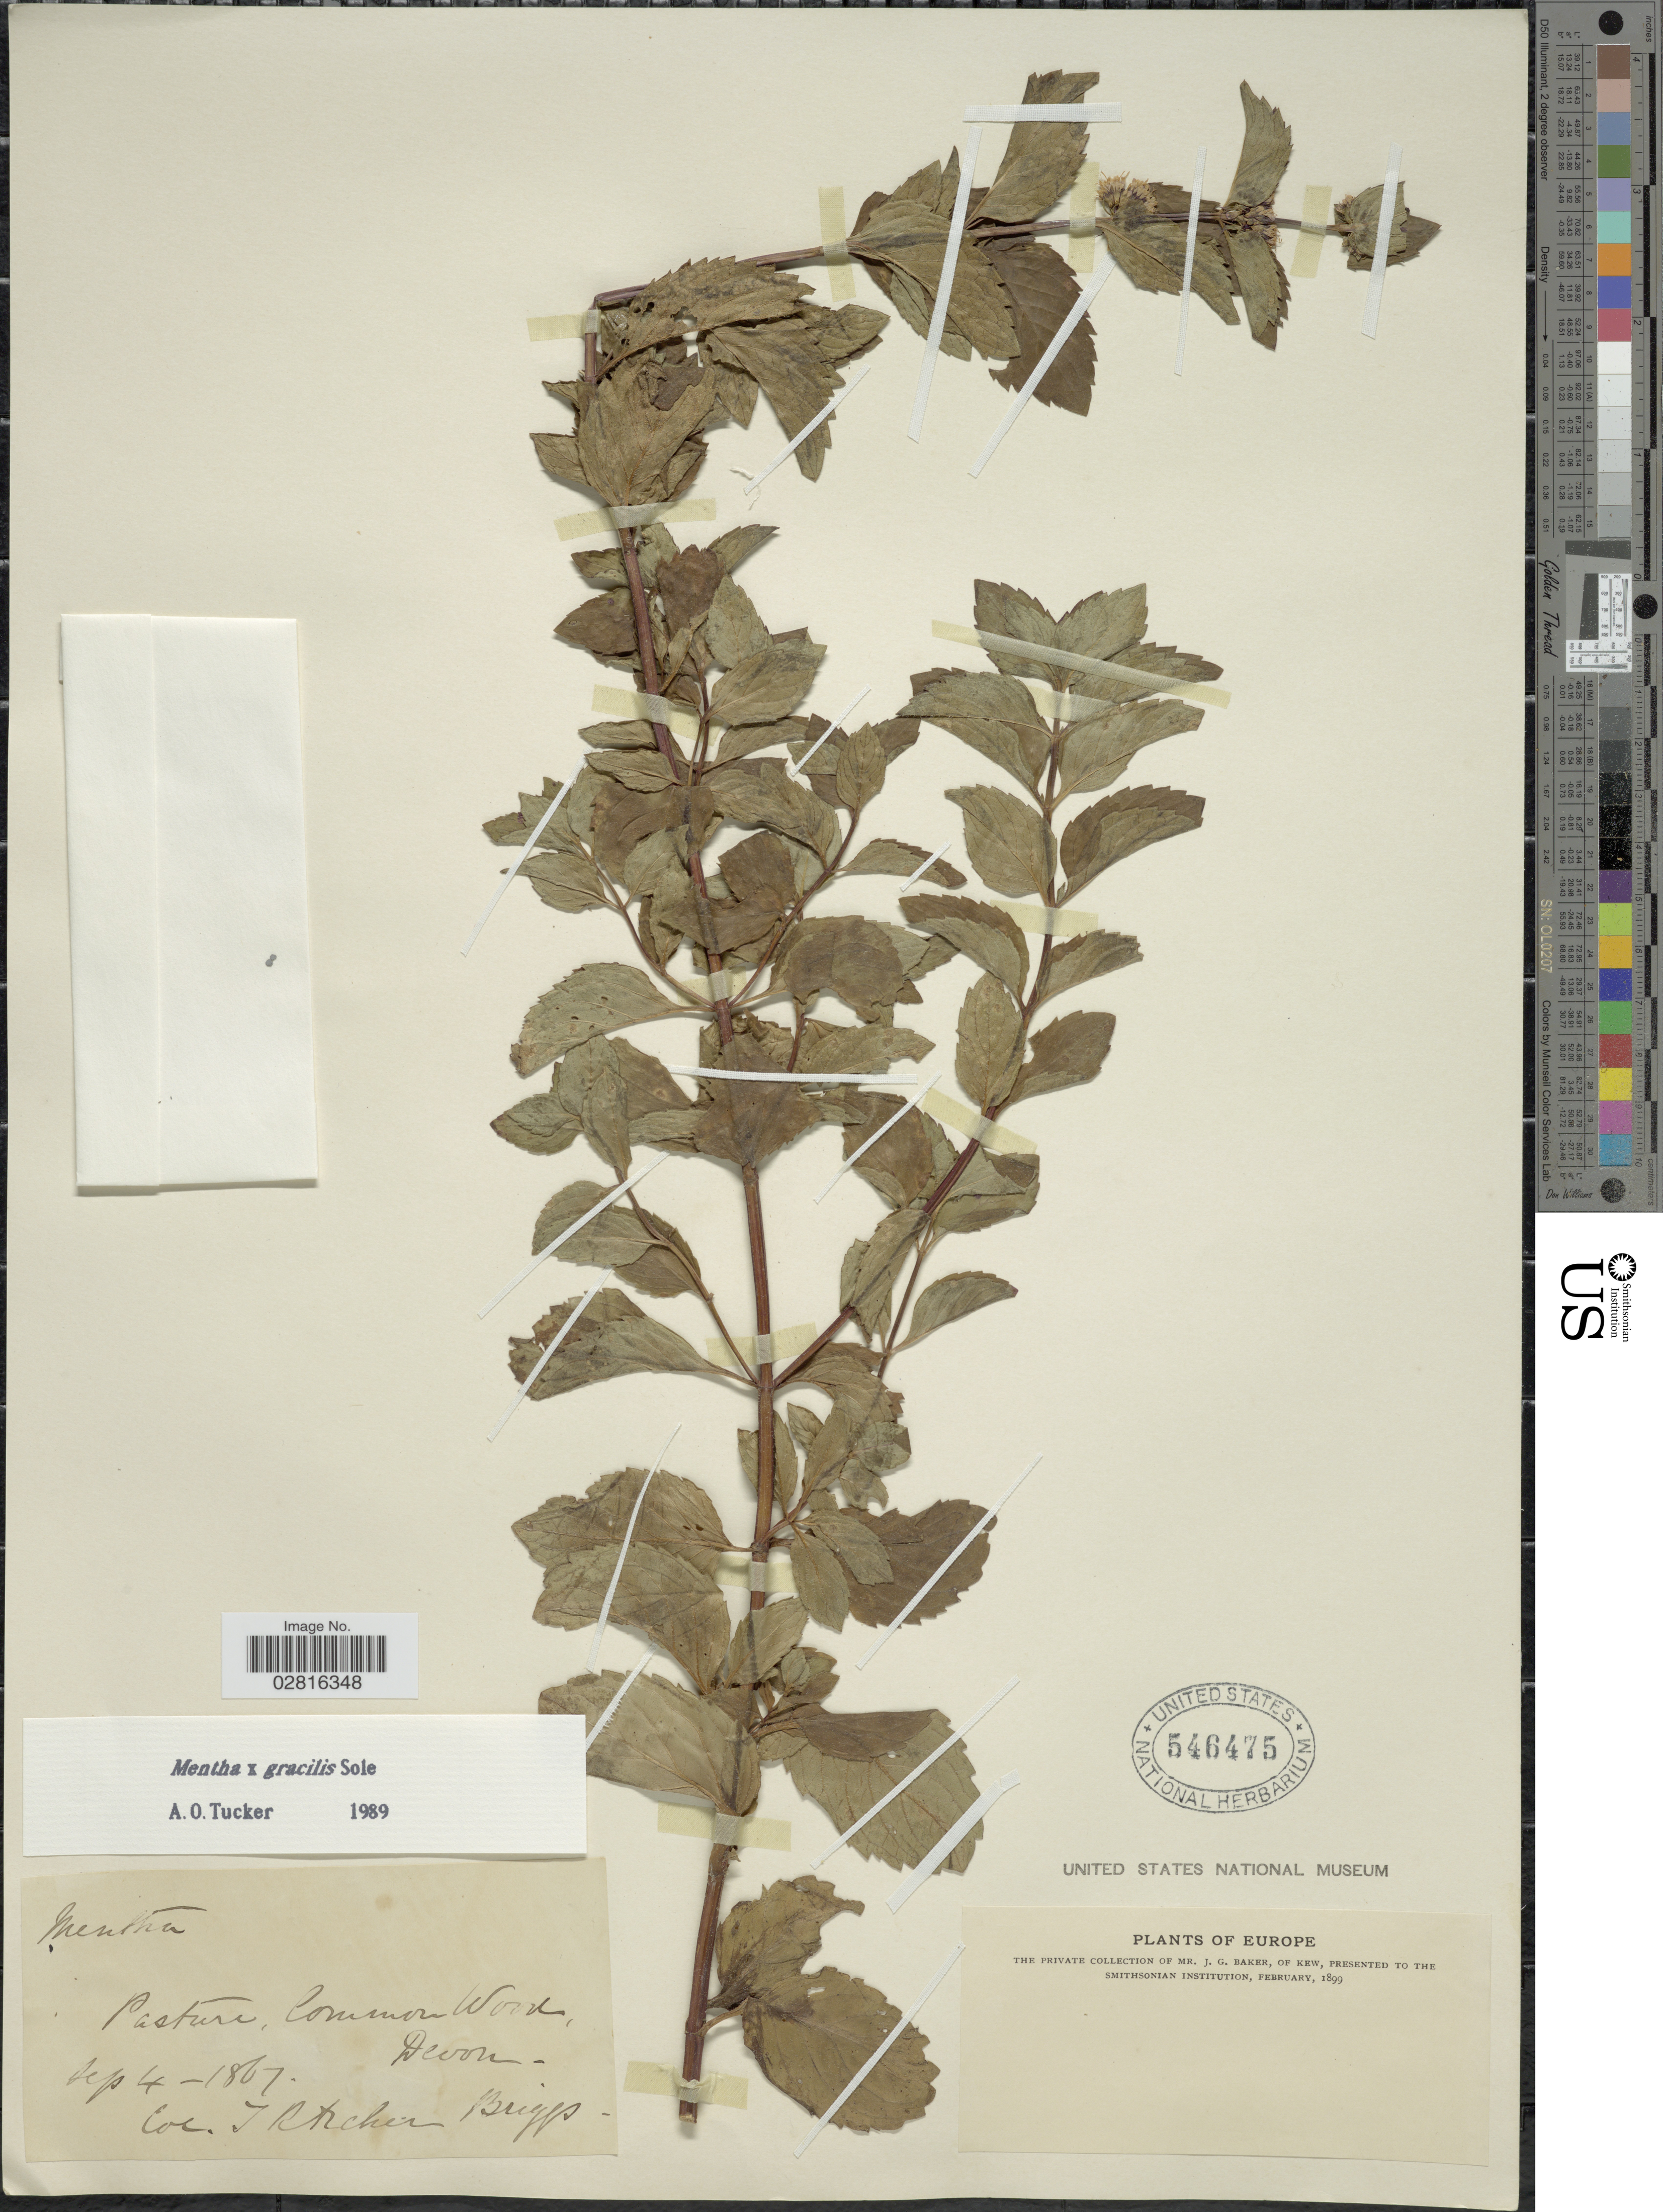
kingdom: Plantae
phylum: Tracheophyta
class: Magnoliopsida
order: Lamiales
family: Lamiaceae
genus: Mentha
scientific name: Mentha x gracilis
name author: Sole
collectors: T. Briggs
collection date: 1867-09-04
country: United Kingdom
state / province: England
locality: Pasture, Common Wood, Devon.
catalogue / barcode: US 546475